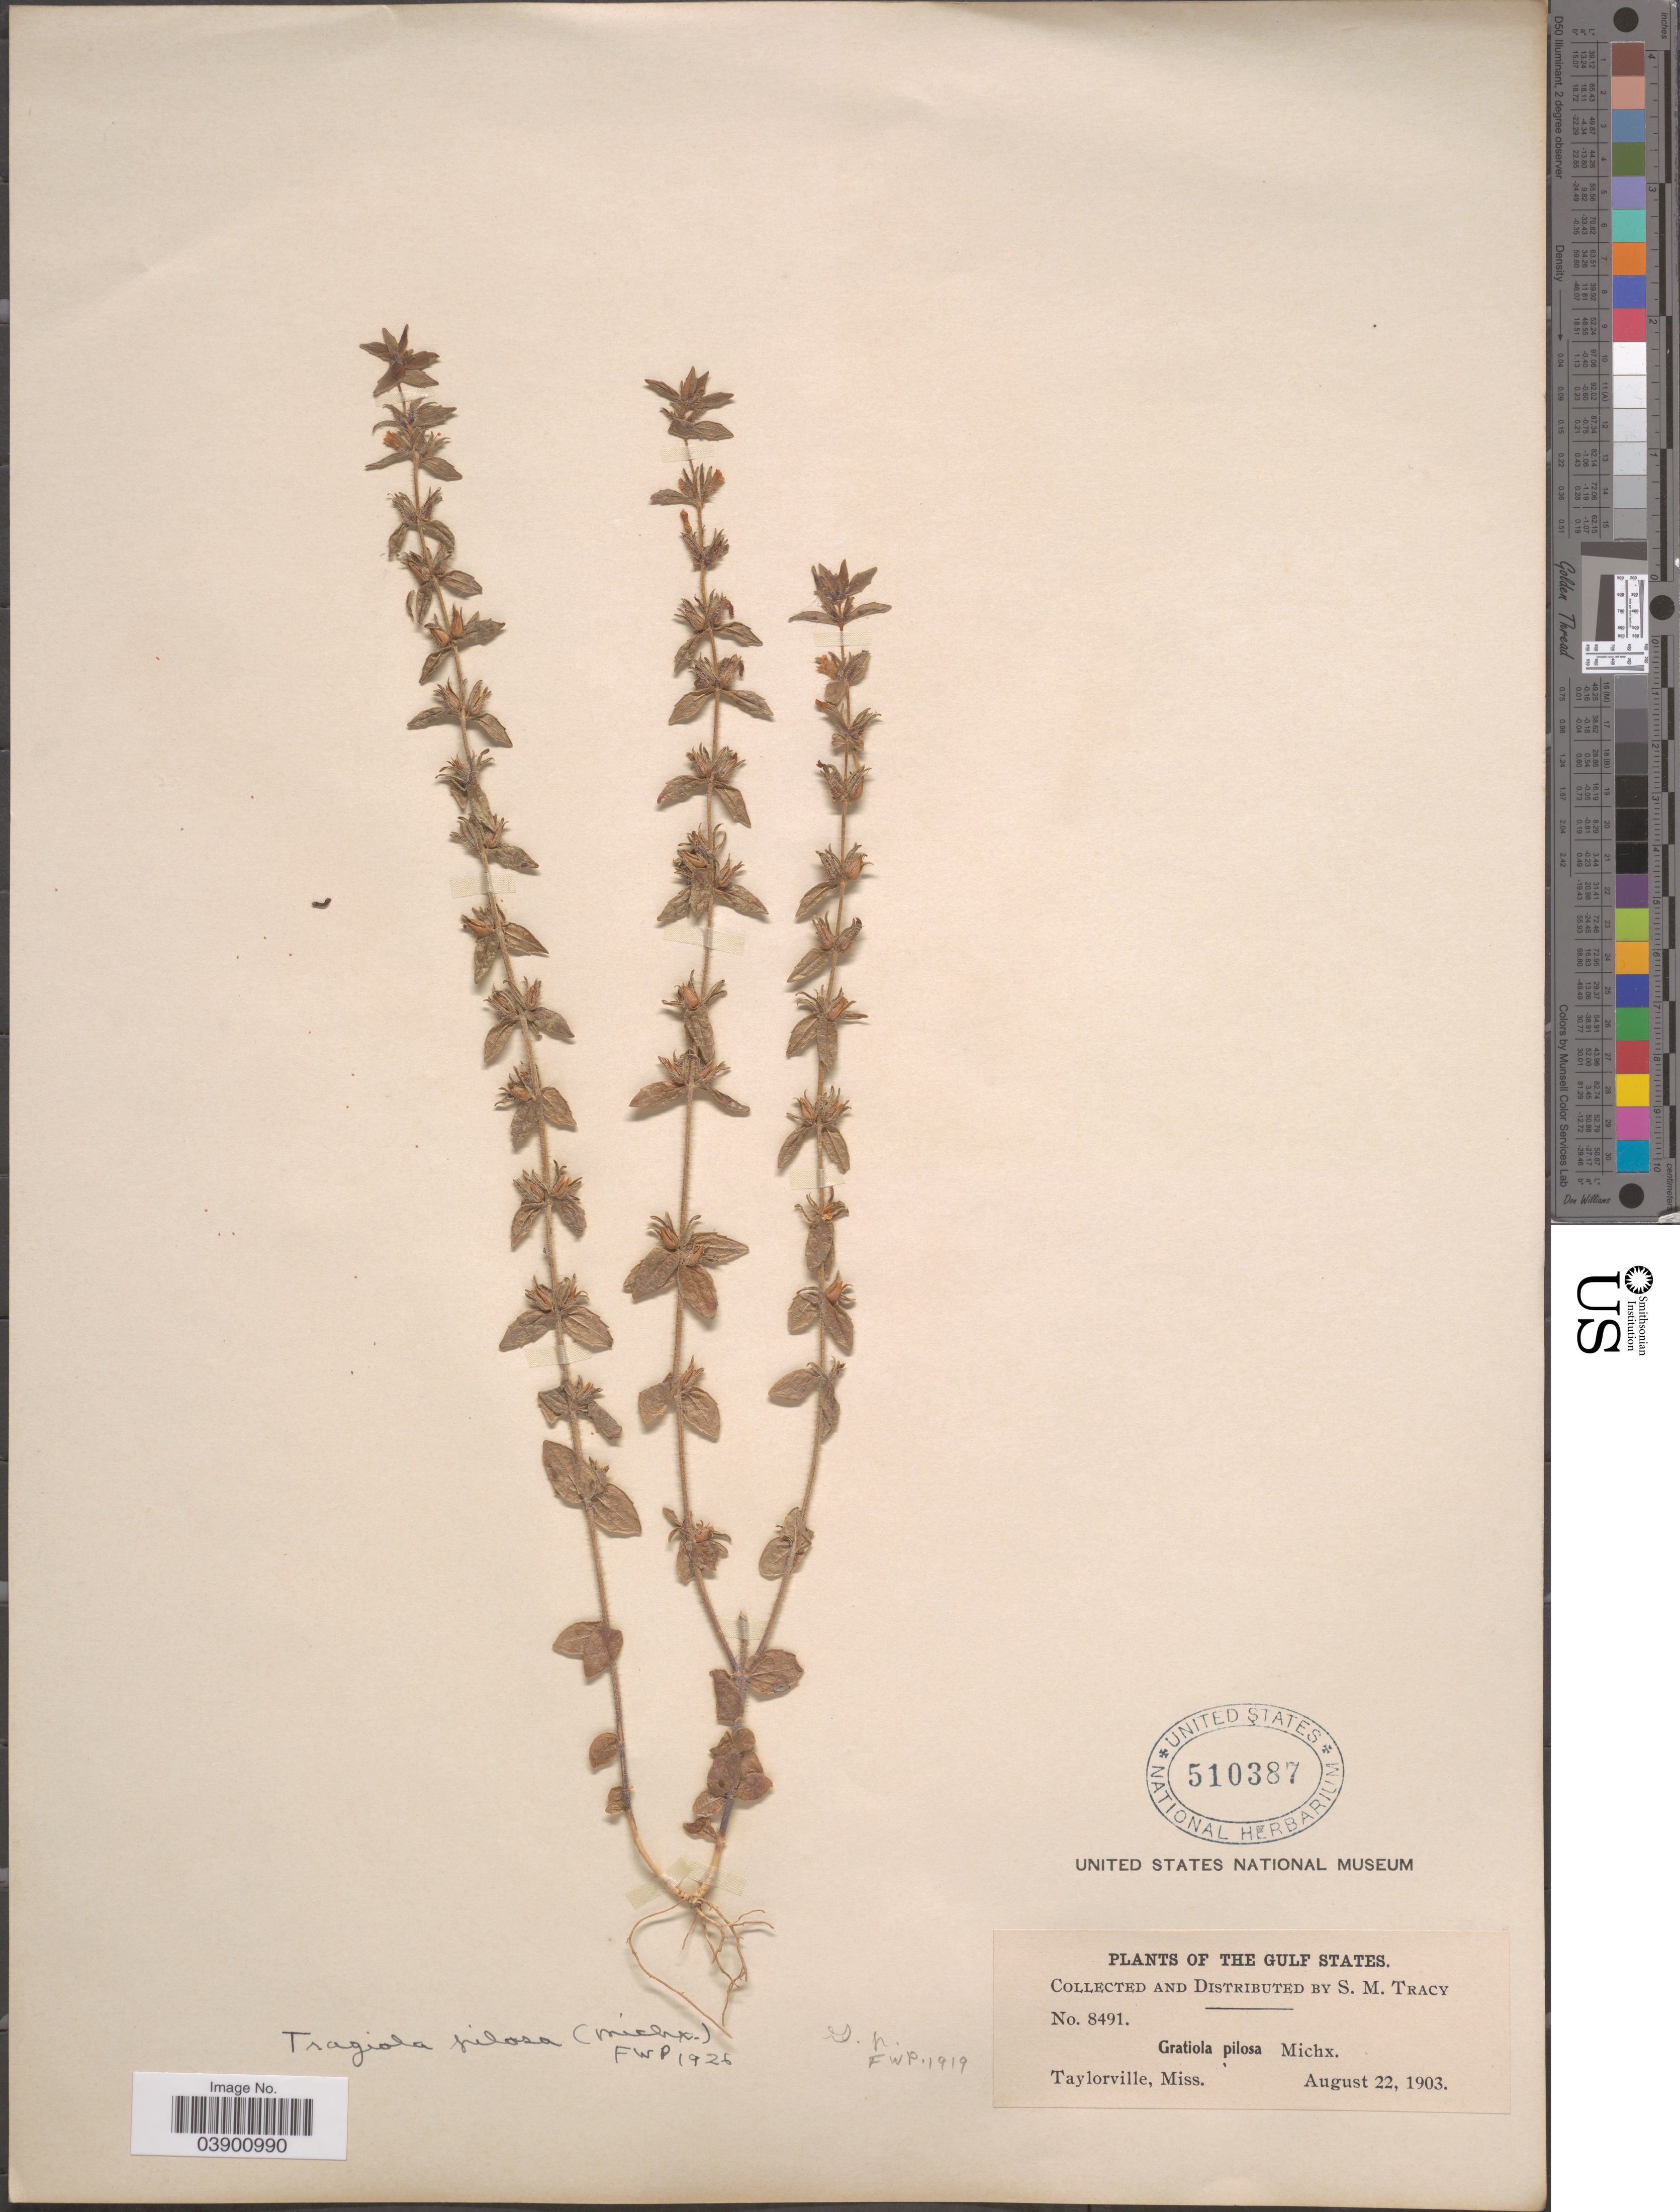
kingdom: Plantae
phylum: Tracheophyta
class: Magnoliopsida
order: Lamiales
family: Plantaginaceae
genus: Gratiola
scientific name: Gratiola pilosa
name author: Michx.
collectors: S. M. Tracy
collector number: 8491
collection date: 1903-08-22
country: United States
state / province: Mississippi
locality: The Gulf States. Taylorville.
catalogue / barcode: US 510387